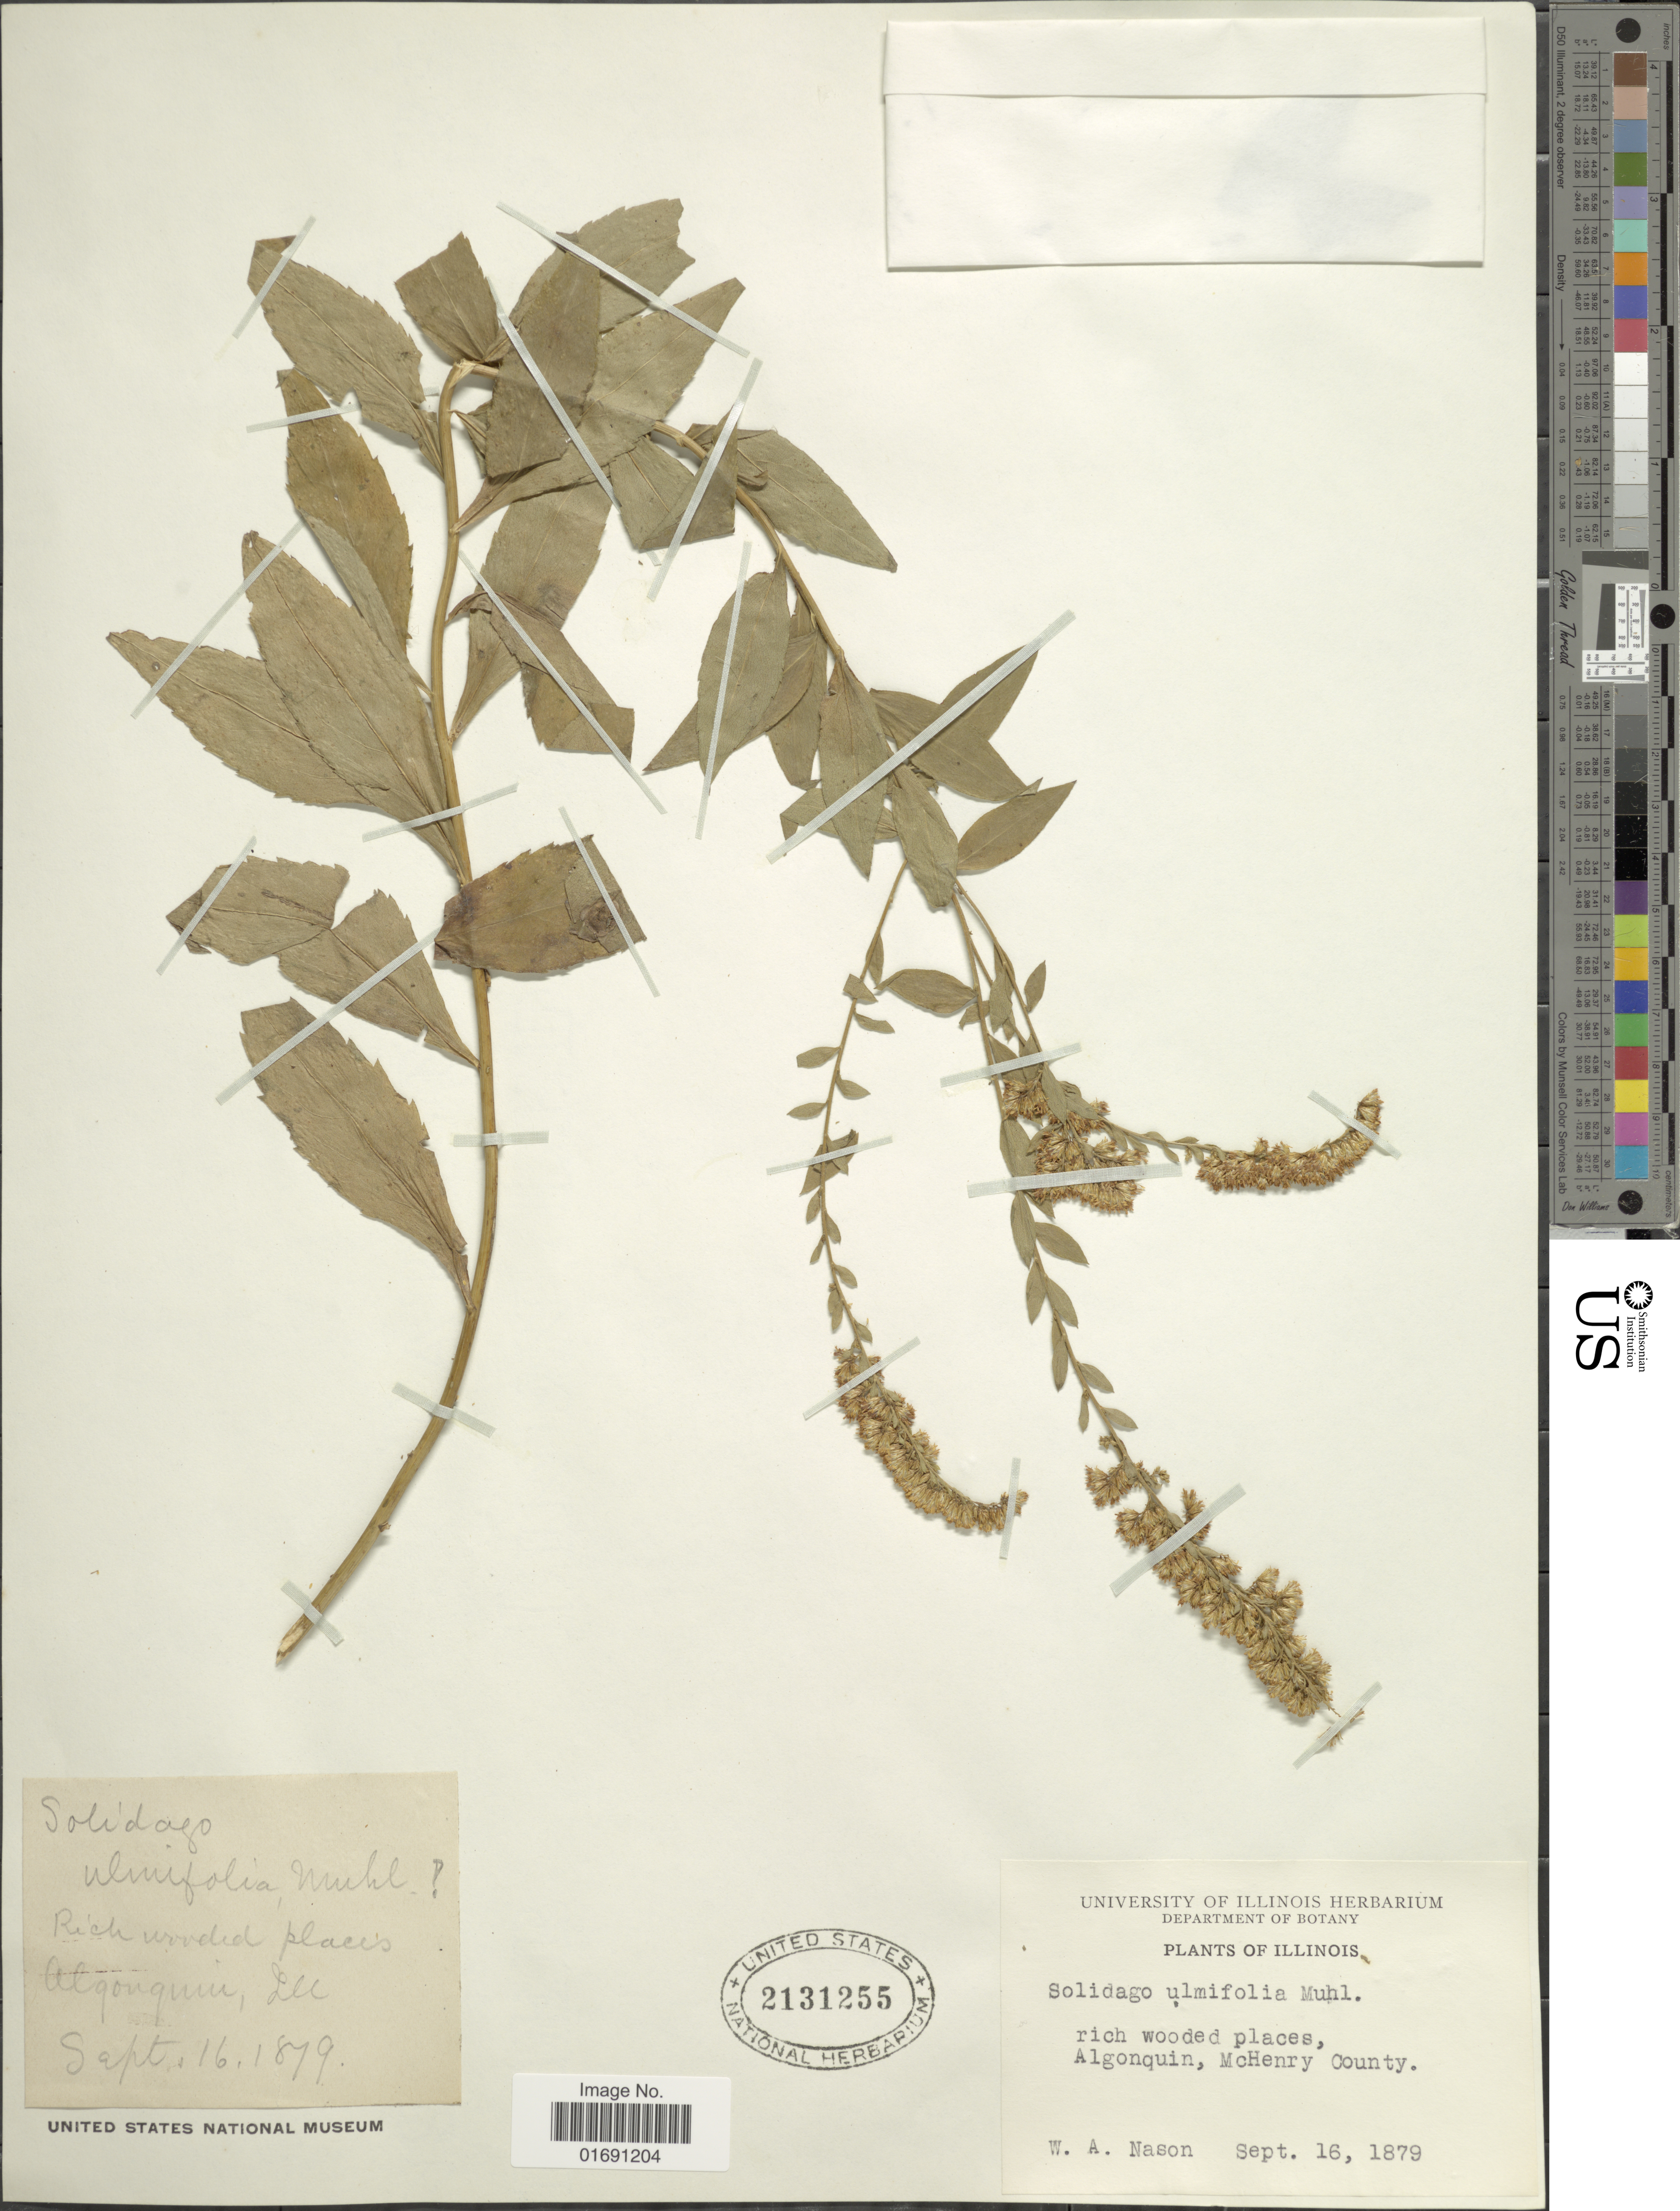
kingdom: Plantae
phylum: Tracheophyta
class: Magnoliopsida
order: Asterales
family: Asteraceae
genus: Solidago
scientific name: Solidago ulmifolia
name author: Muhl. ex Willd.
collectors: W. Nason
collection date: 1879-09-16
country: United States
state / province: Illinois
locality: Rich wooded places, Algonquin, McHenry County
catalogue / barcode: US 2131255